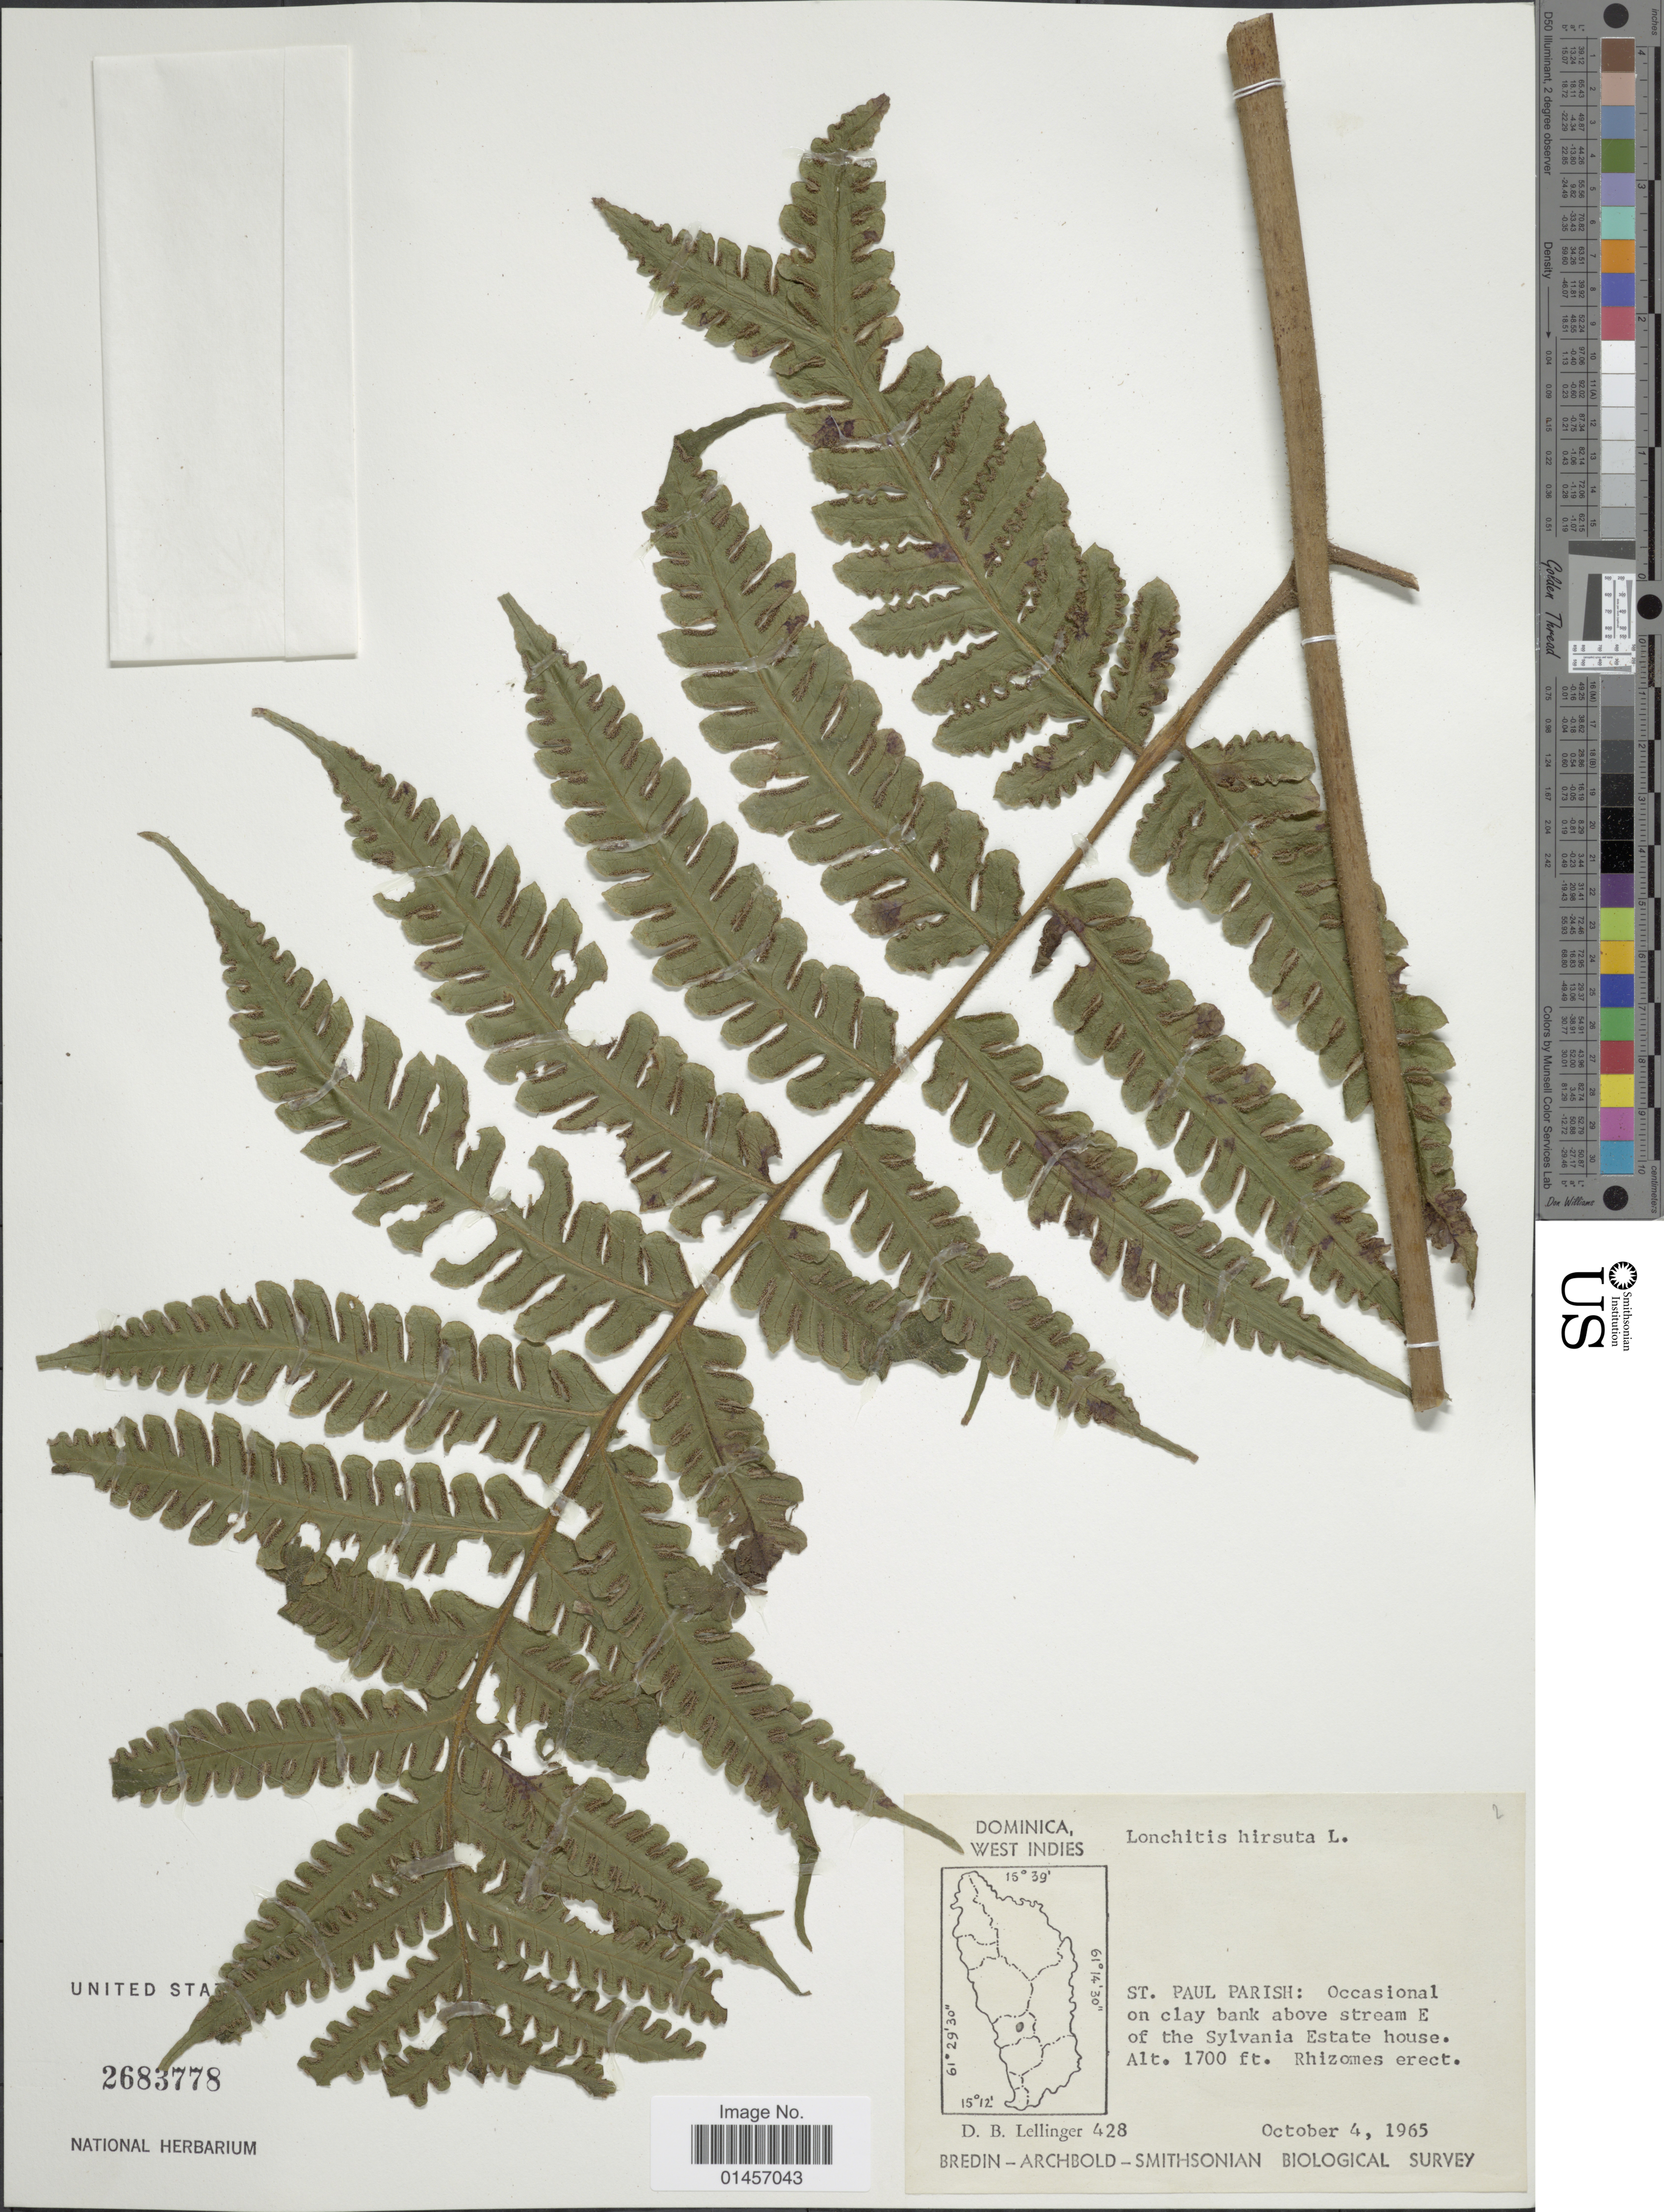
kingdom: Plantae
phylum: Tracheophyta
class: Polypodiopsida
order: Polypodiales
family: Lonchitidaceae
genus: Lonchitis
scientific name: Lonchitis hirsuta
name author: L.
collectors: D. B. Lellinger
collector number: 428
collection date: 1965-10-04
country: Dominica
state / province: St. Paul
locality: Dominica, St. Paul Parish: Occasional on clay bank above stream E of the Sylvania Estate house.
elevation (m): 518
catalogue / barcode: US 2683778